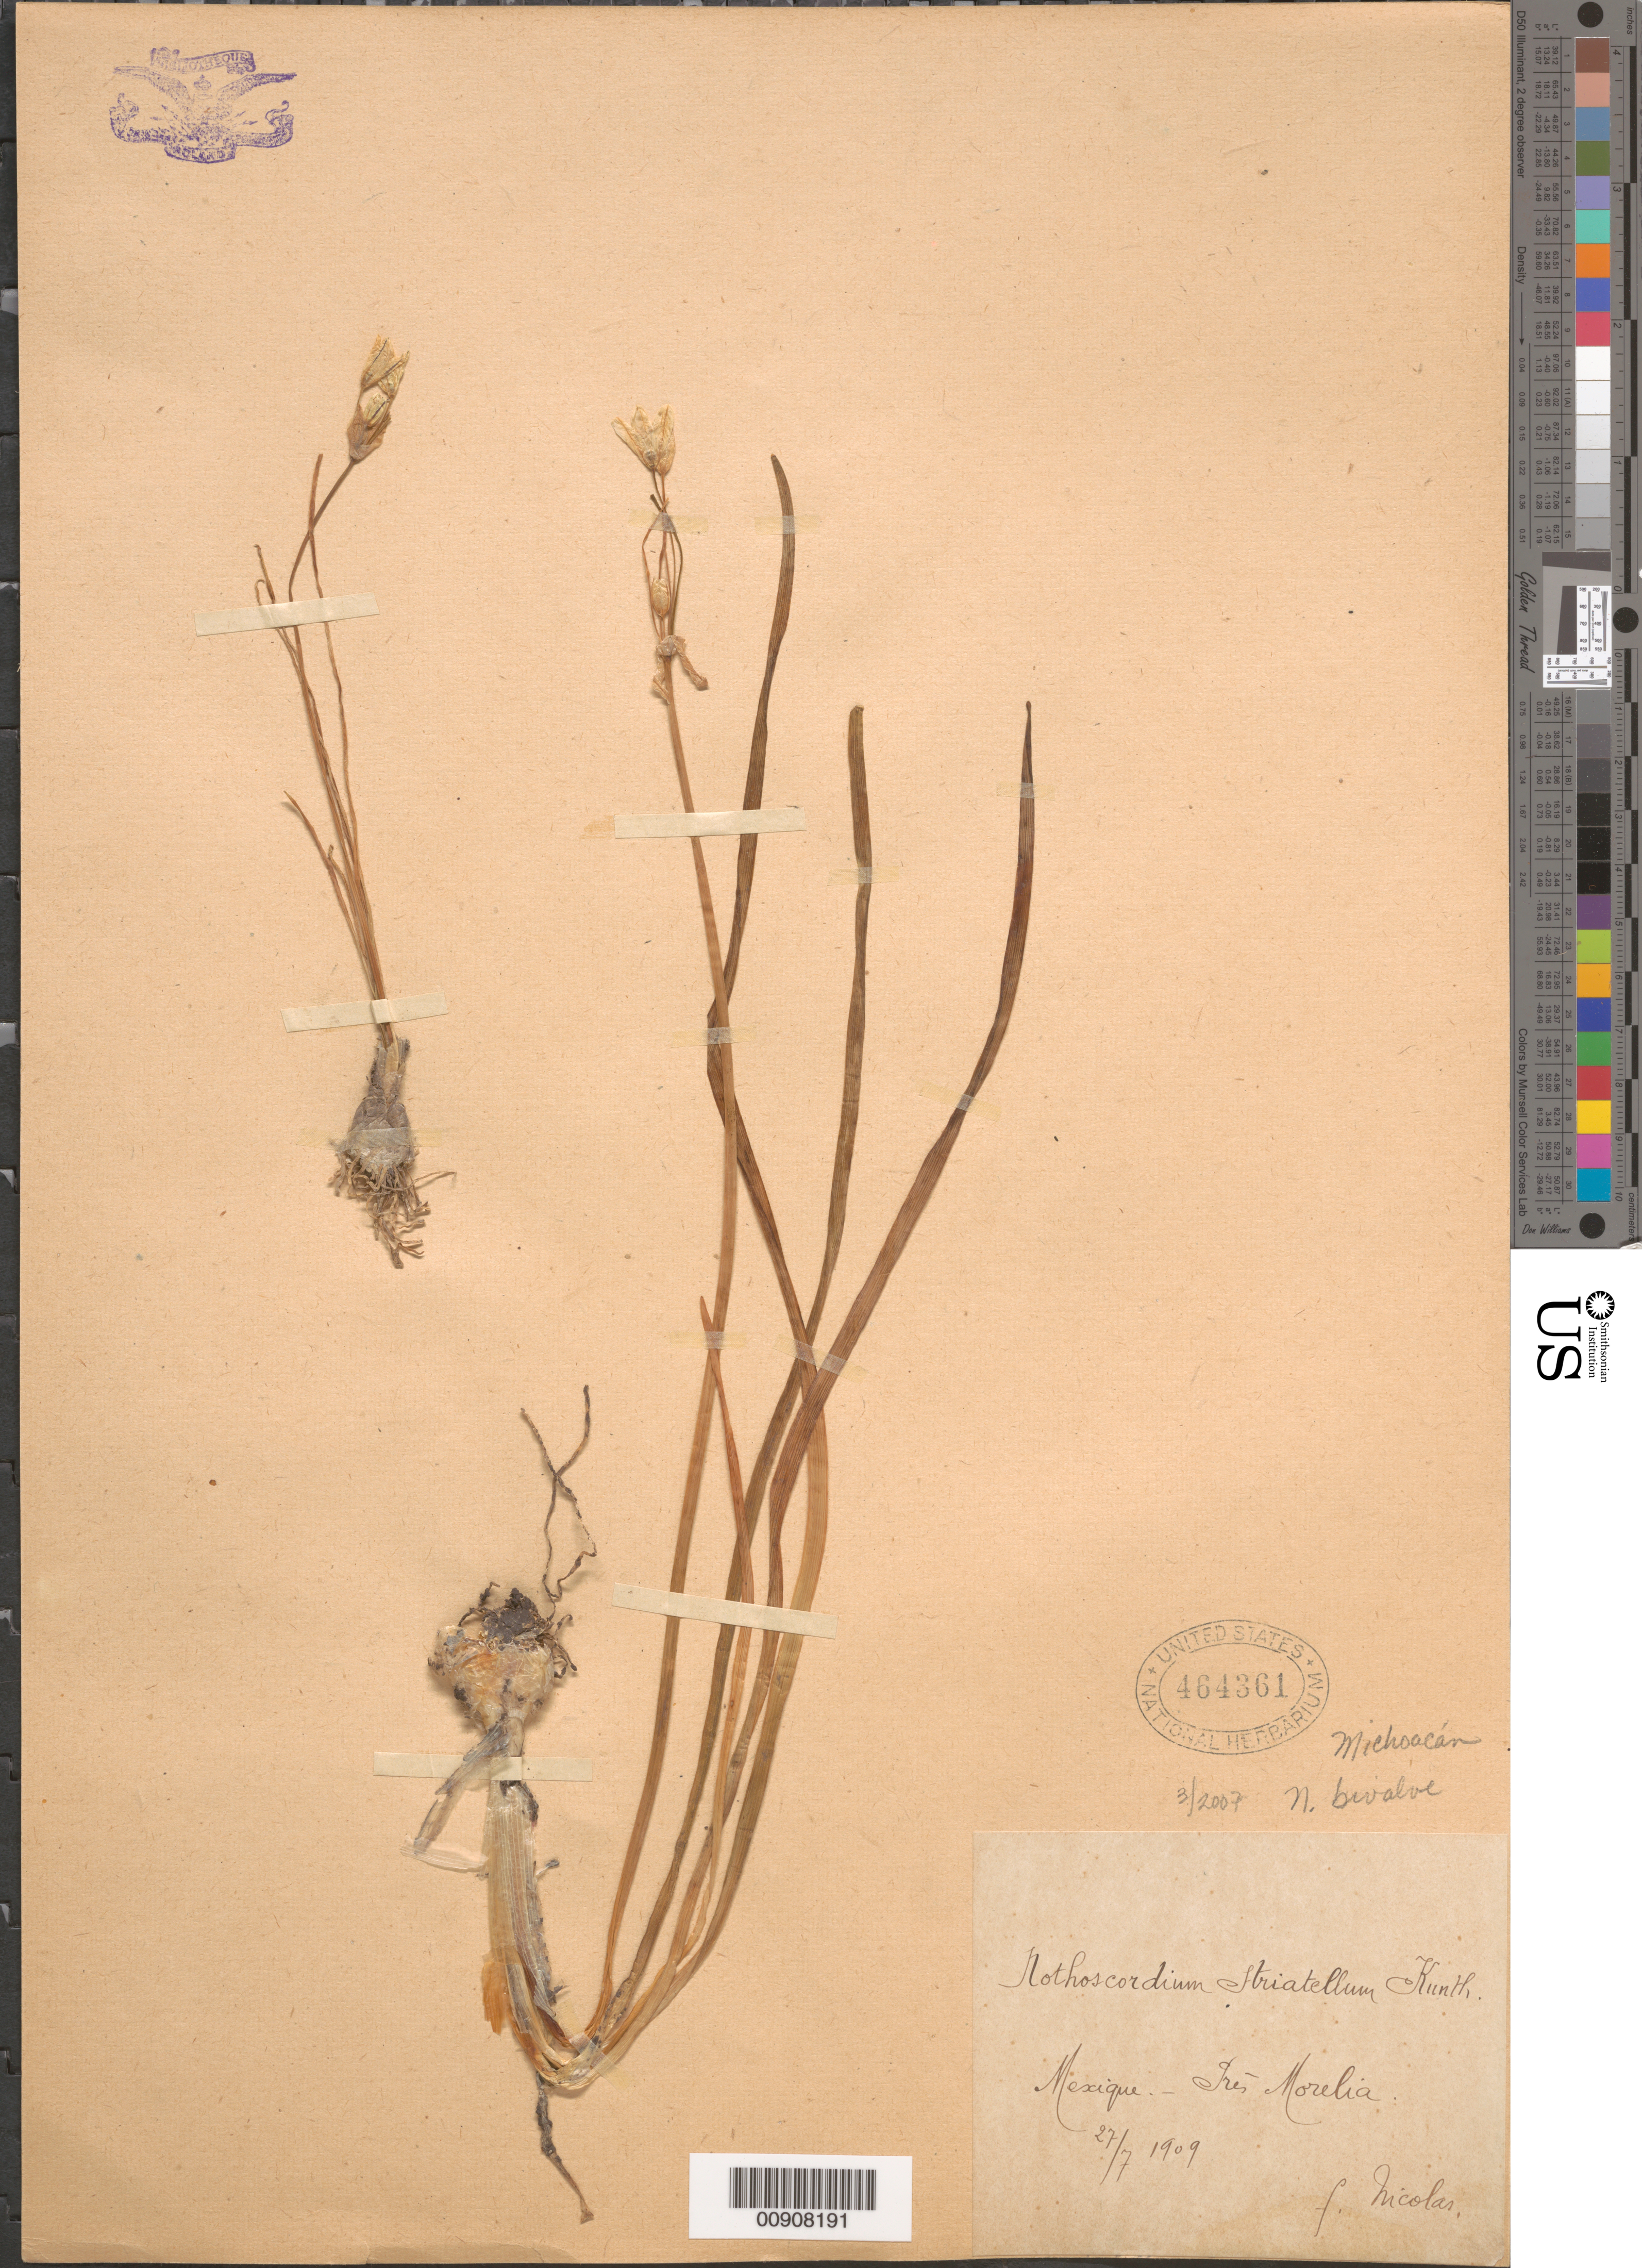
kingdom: Plantae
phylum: Tracheophyta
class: Liliopsida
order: Asparagales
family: Amaryllidaceae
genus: Nothoscordum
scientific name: Nothoscordum bivalve var. bivalve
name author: (L.) Britton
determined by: Strong, M. T., (US), Smithsonian Institution - National Museum of Natural History (UNITED STATES)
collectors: B. Nicolas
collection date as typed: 27 Jul 1909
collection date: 1909-07-27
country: Mexico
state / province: Michoacán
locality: Près Morelia.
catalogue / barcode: US 464361